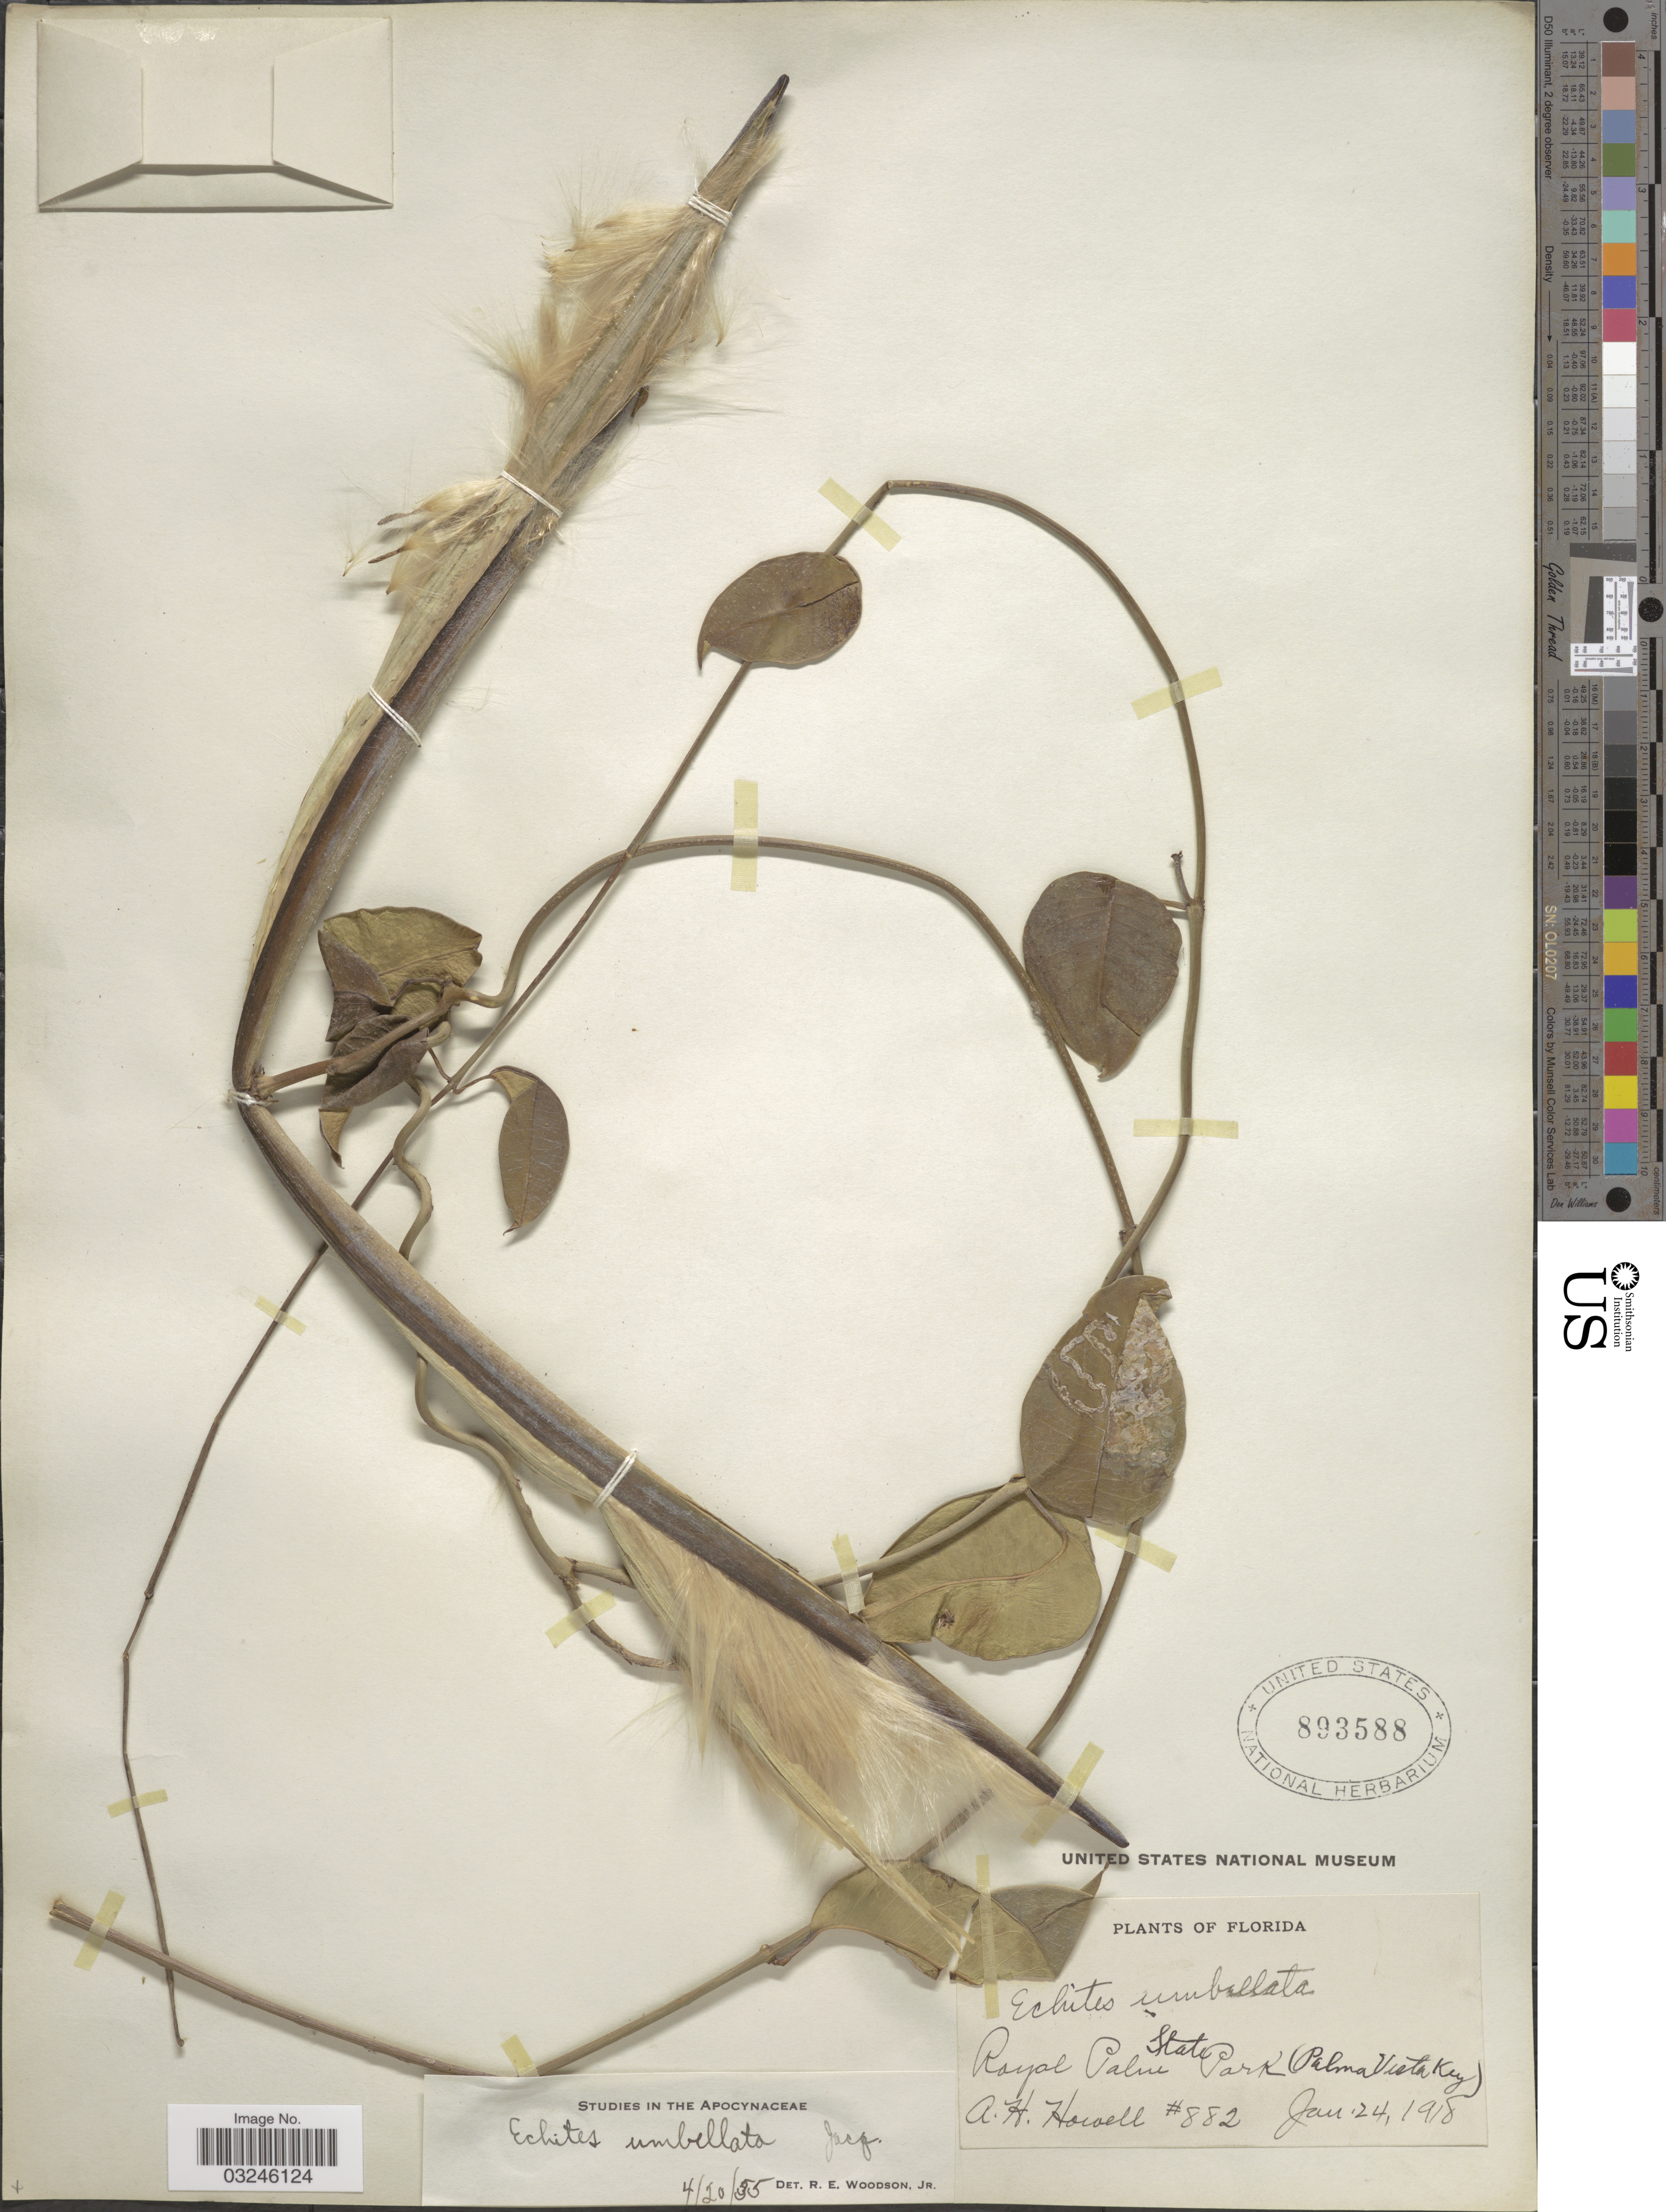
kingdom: Plantae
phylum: Tracheophyta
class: Magnoliopsida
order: Gentianales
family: Apocynaceae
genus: Echites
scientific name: Echites umbellatus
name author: Jacq.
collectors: A. Howell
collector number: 882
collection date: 1918-01-24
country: United States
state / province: Florida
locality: Royal Palm State Park (Palma Vista Key).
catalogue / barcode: US 893588